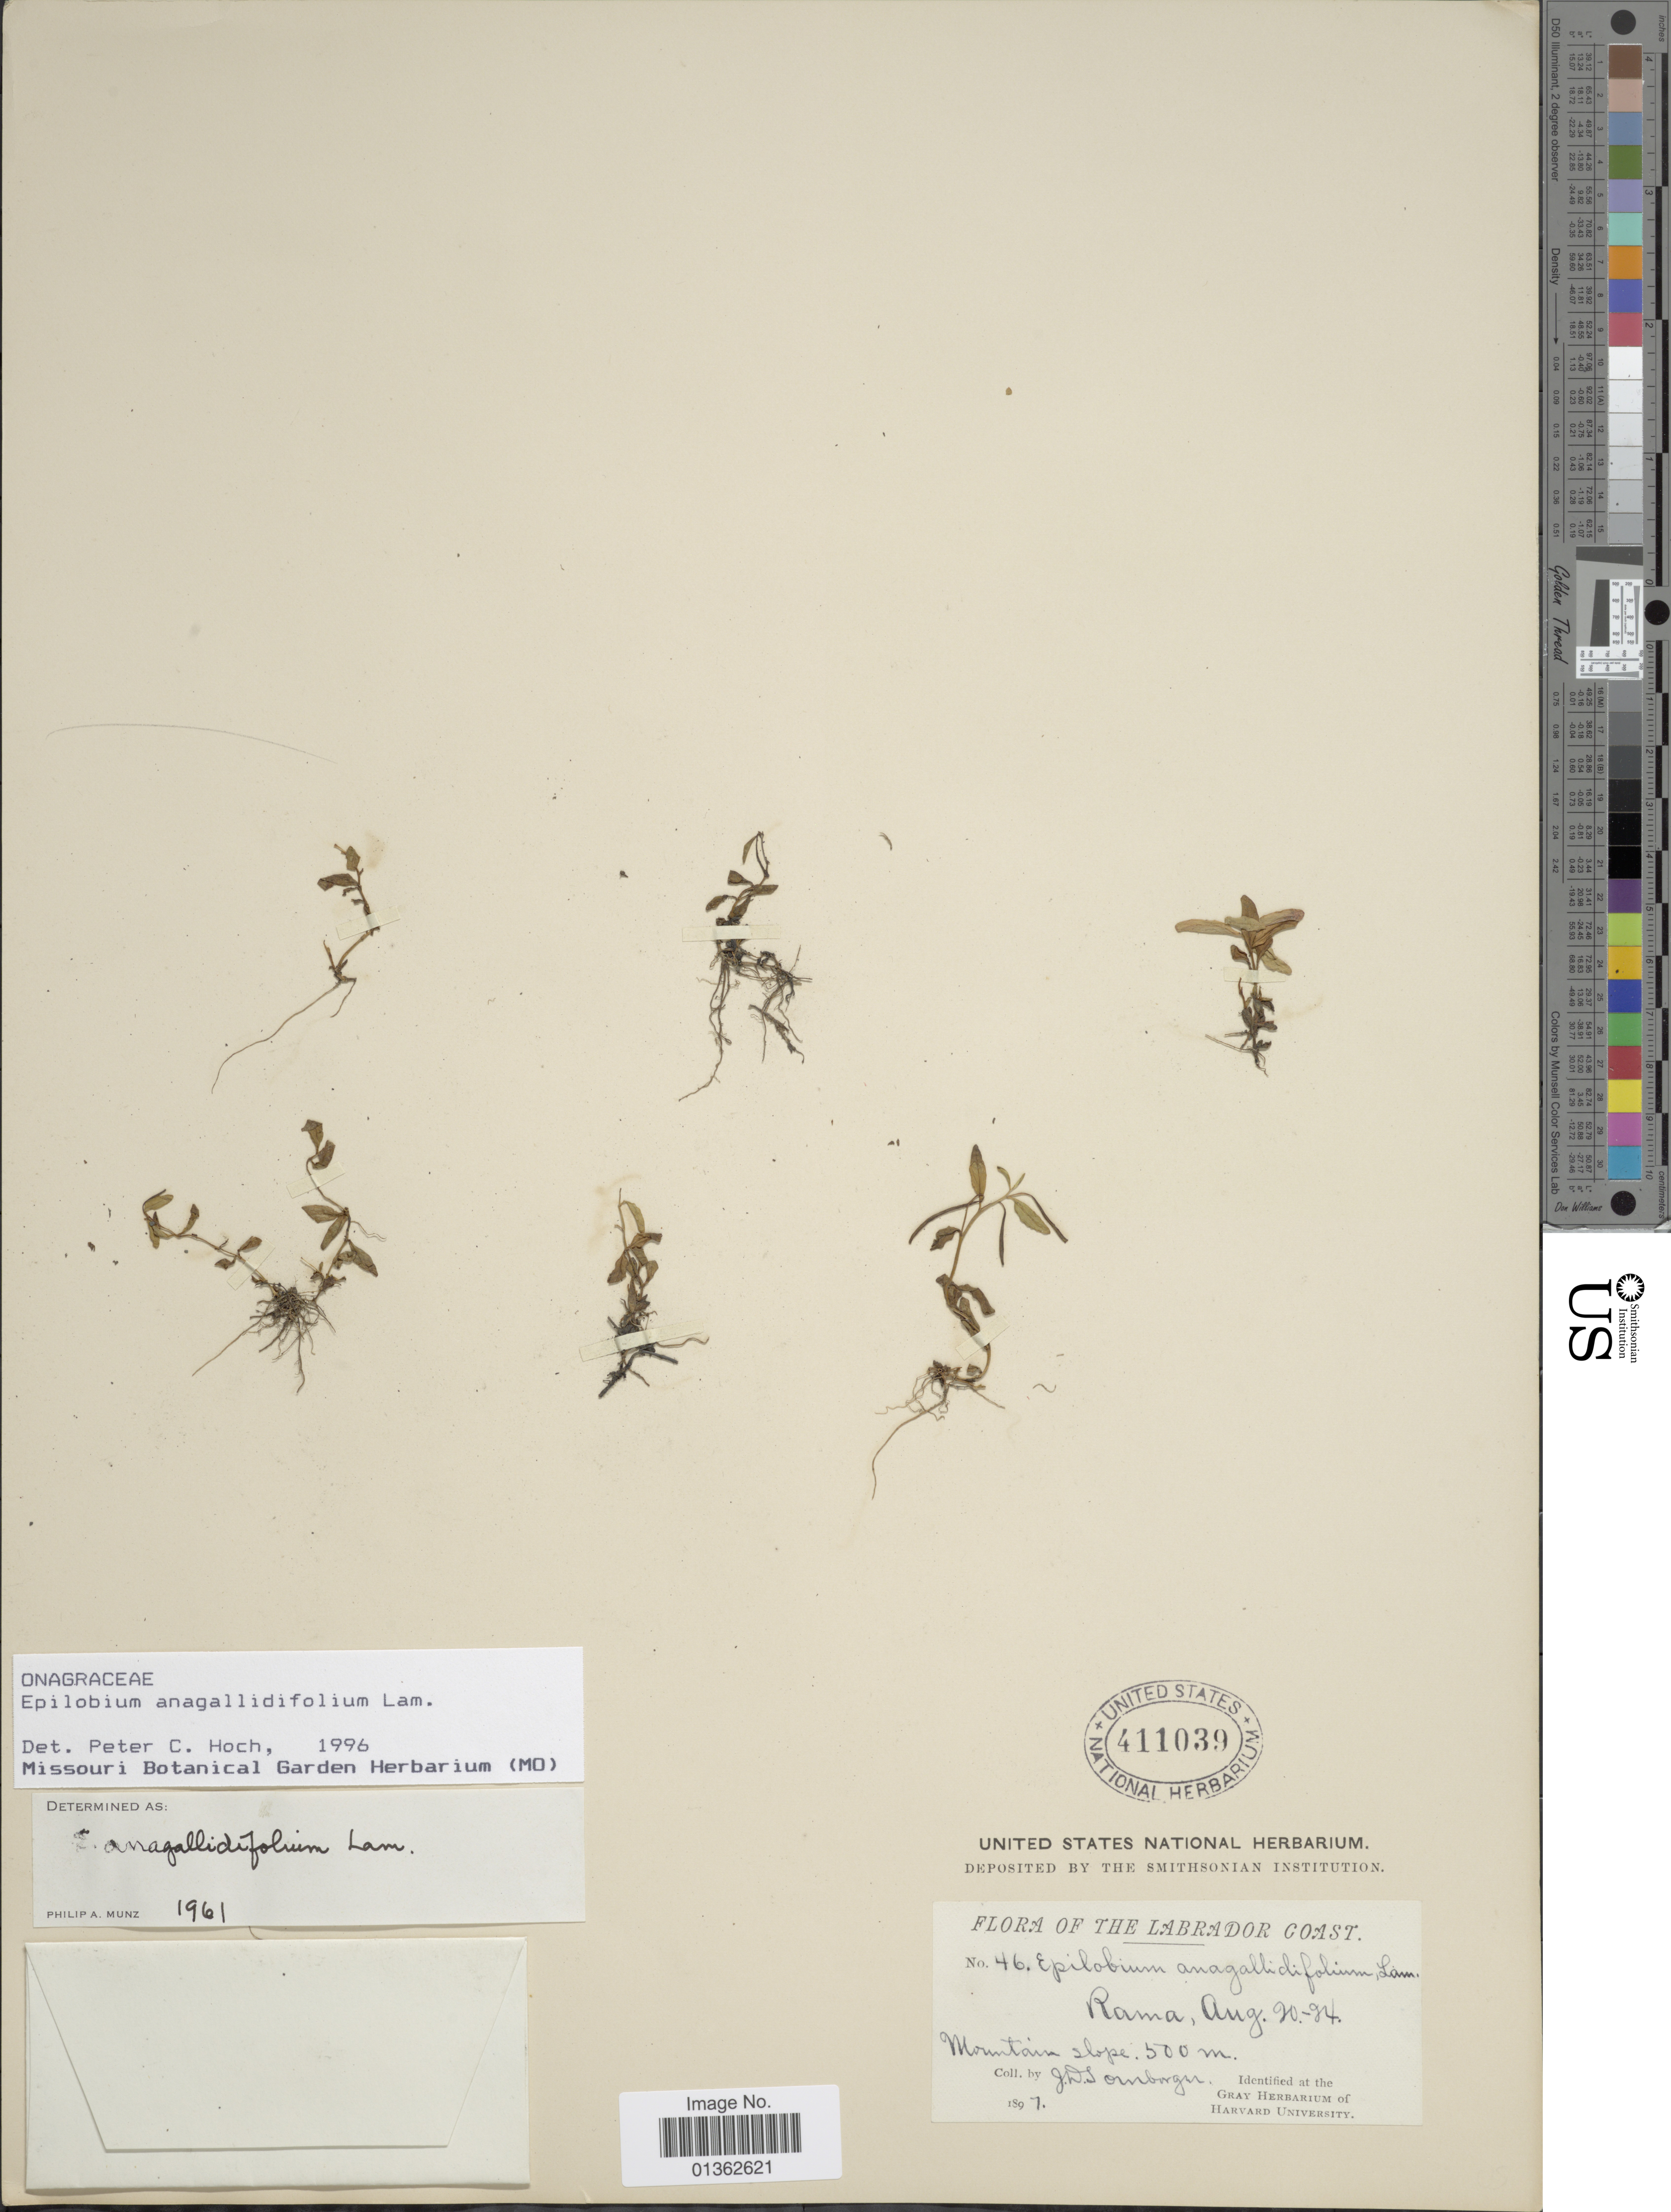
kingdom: Plantae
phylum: Tracheophyta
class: Magnoliopsida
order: Myrtales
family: Onagraceae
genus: Epilobium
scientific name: Epilobium anagallidifolium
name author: Lam.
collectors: J. Sornborger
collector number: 46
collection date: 1897-08-20/1897-08-24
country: Canada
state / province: Newfoundland and Labrador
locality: Labrador Coast. Rama. Mountain slope.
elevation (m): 500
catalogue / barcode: US 411039